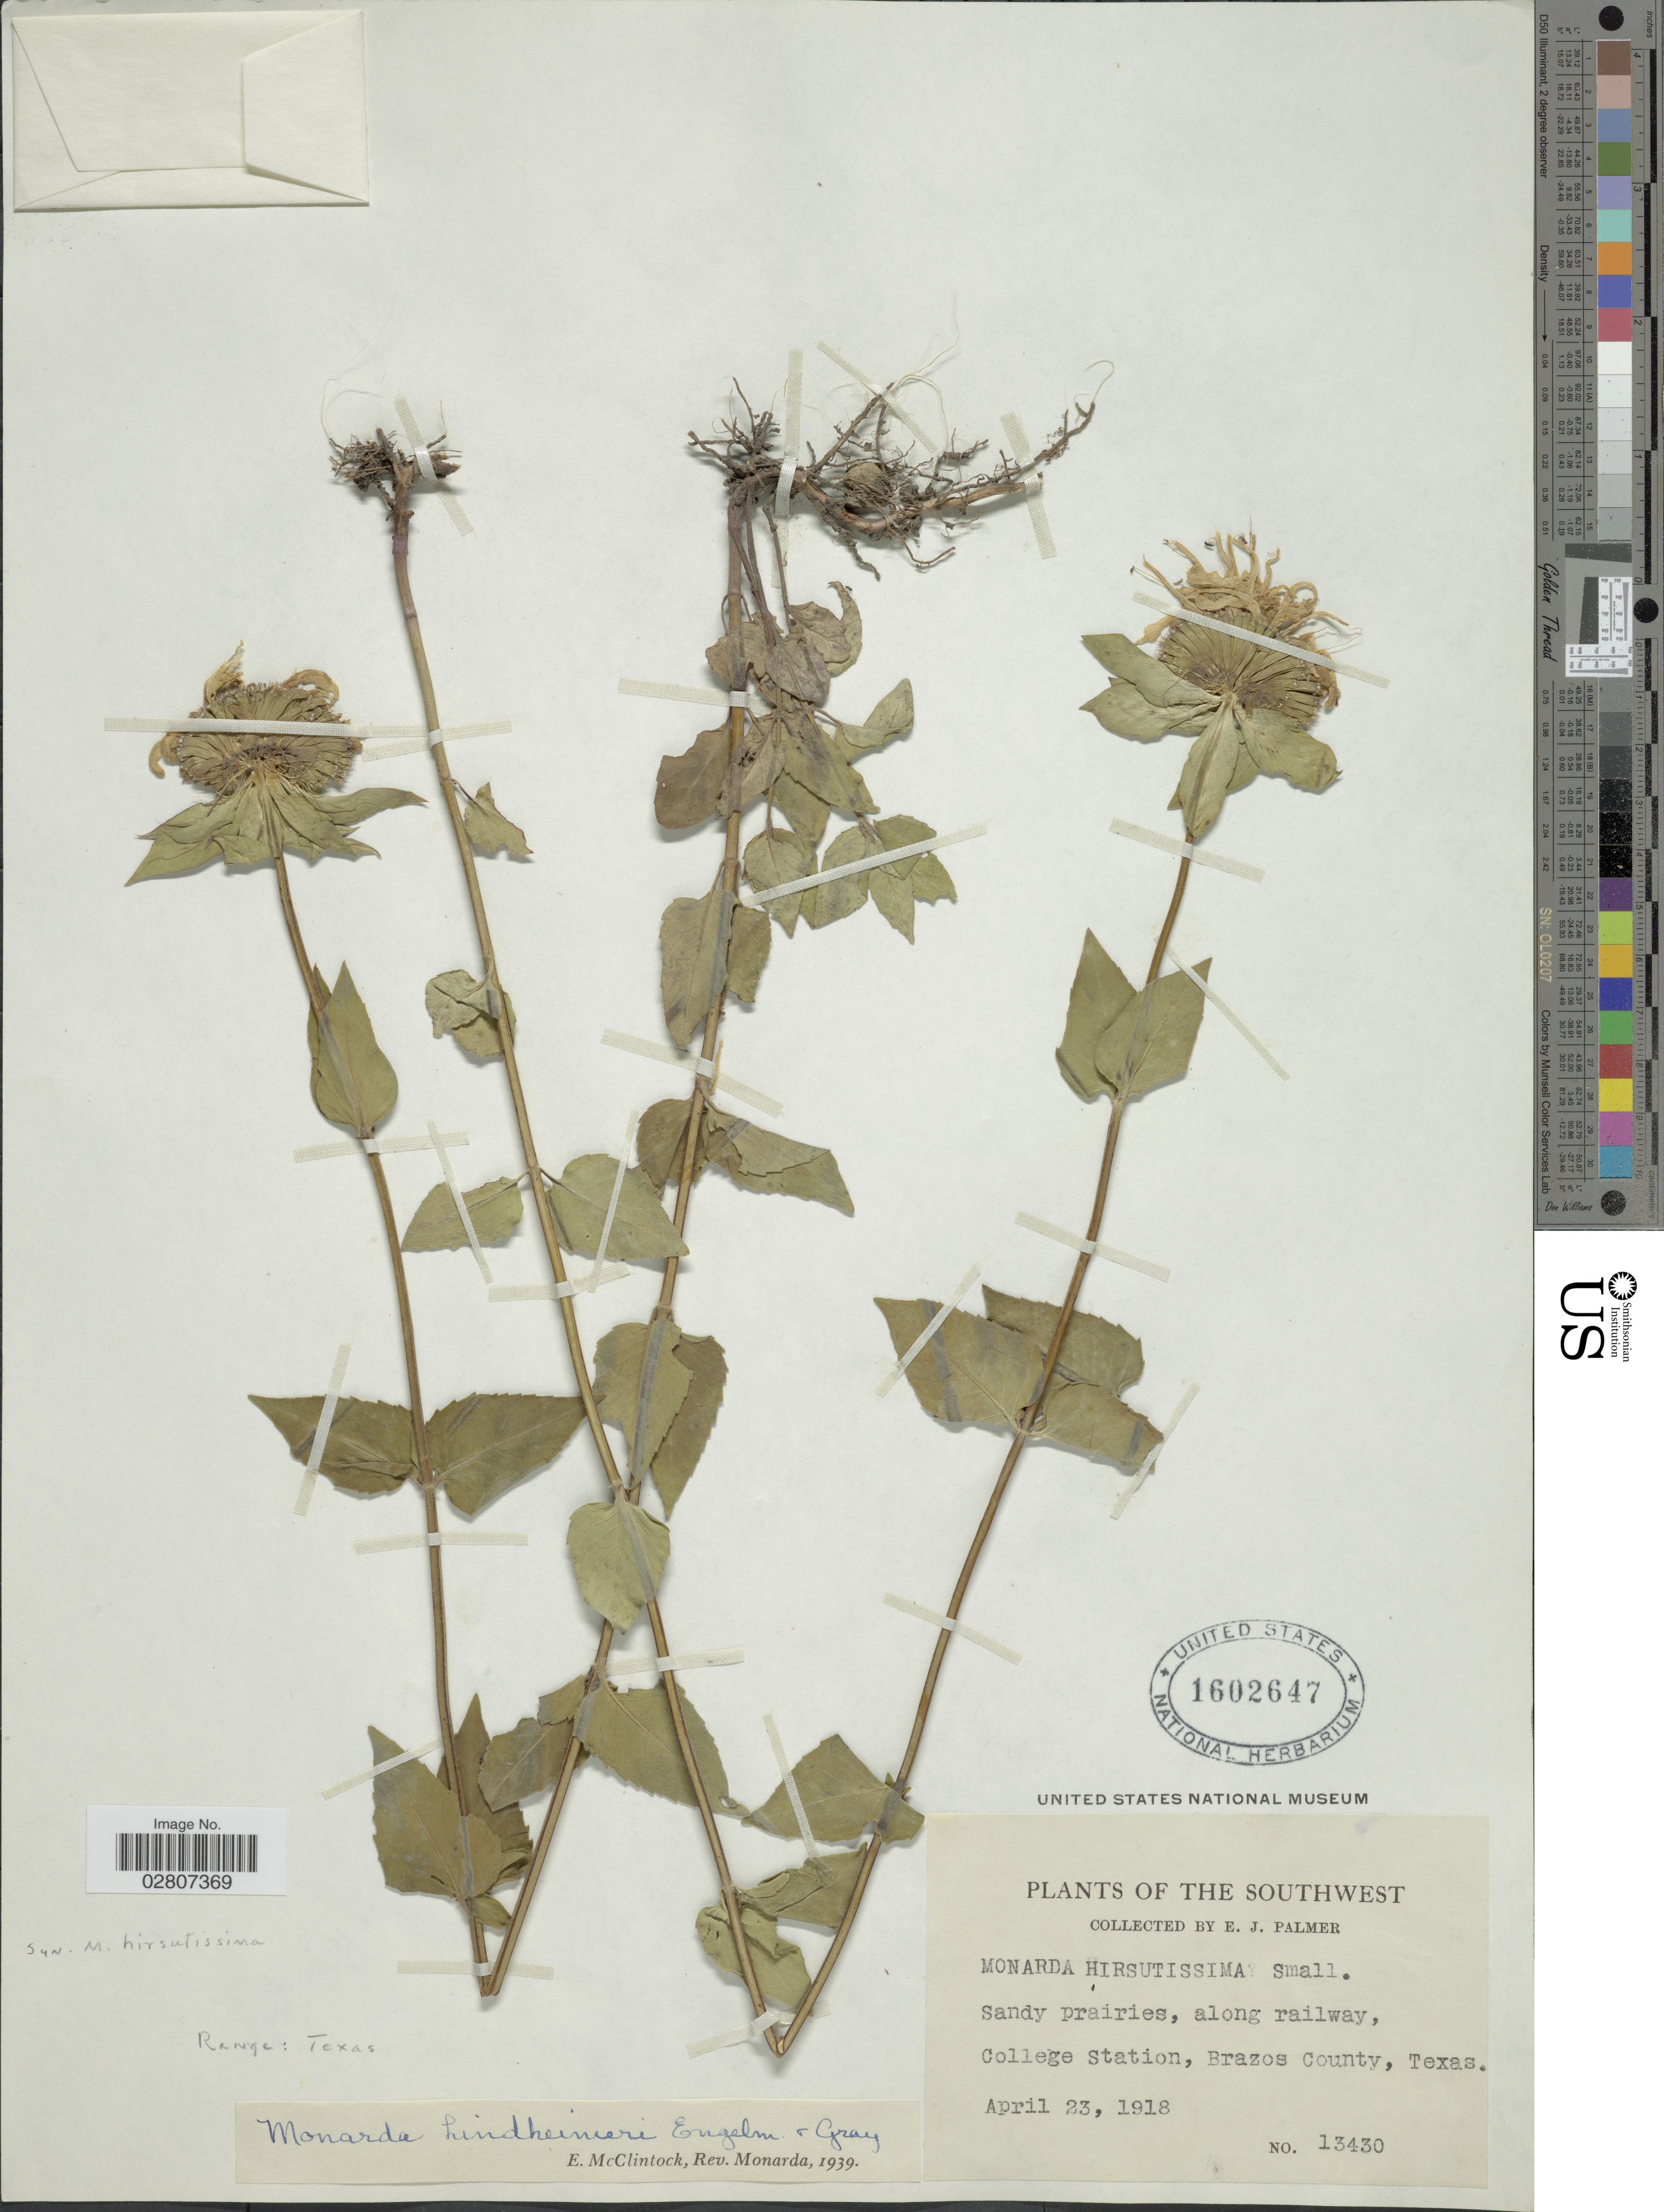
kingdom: Plantae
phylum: Tracheophyta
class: Magnoliopsida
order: Lamiales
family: Lamiaceae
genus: Monarda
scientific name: Monarda lindheimeri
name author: Engelm. & A. Gray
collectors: E. J. Palmer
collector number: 13430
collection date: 1918-04-23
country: United States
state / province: Texas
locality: Southwest. Sandy prairies, along railway, College Station, Brazos County, Texas.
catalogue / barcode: US 1602647